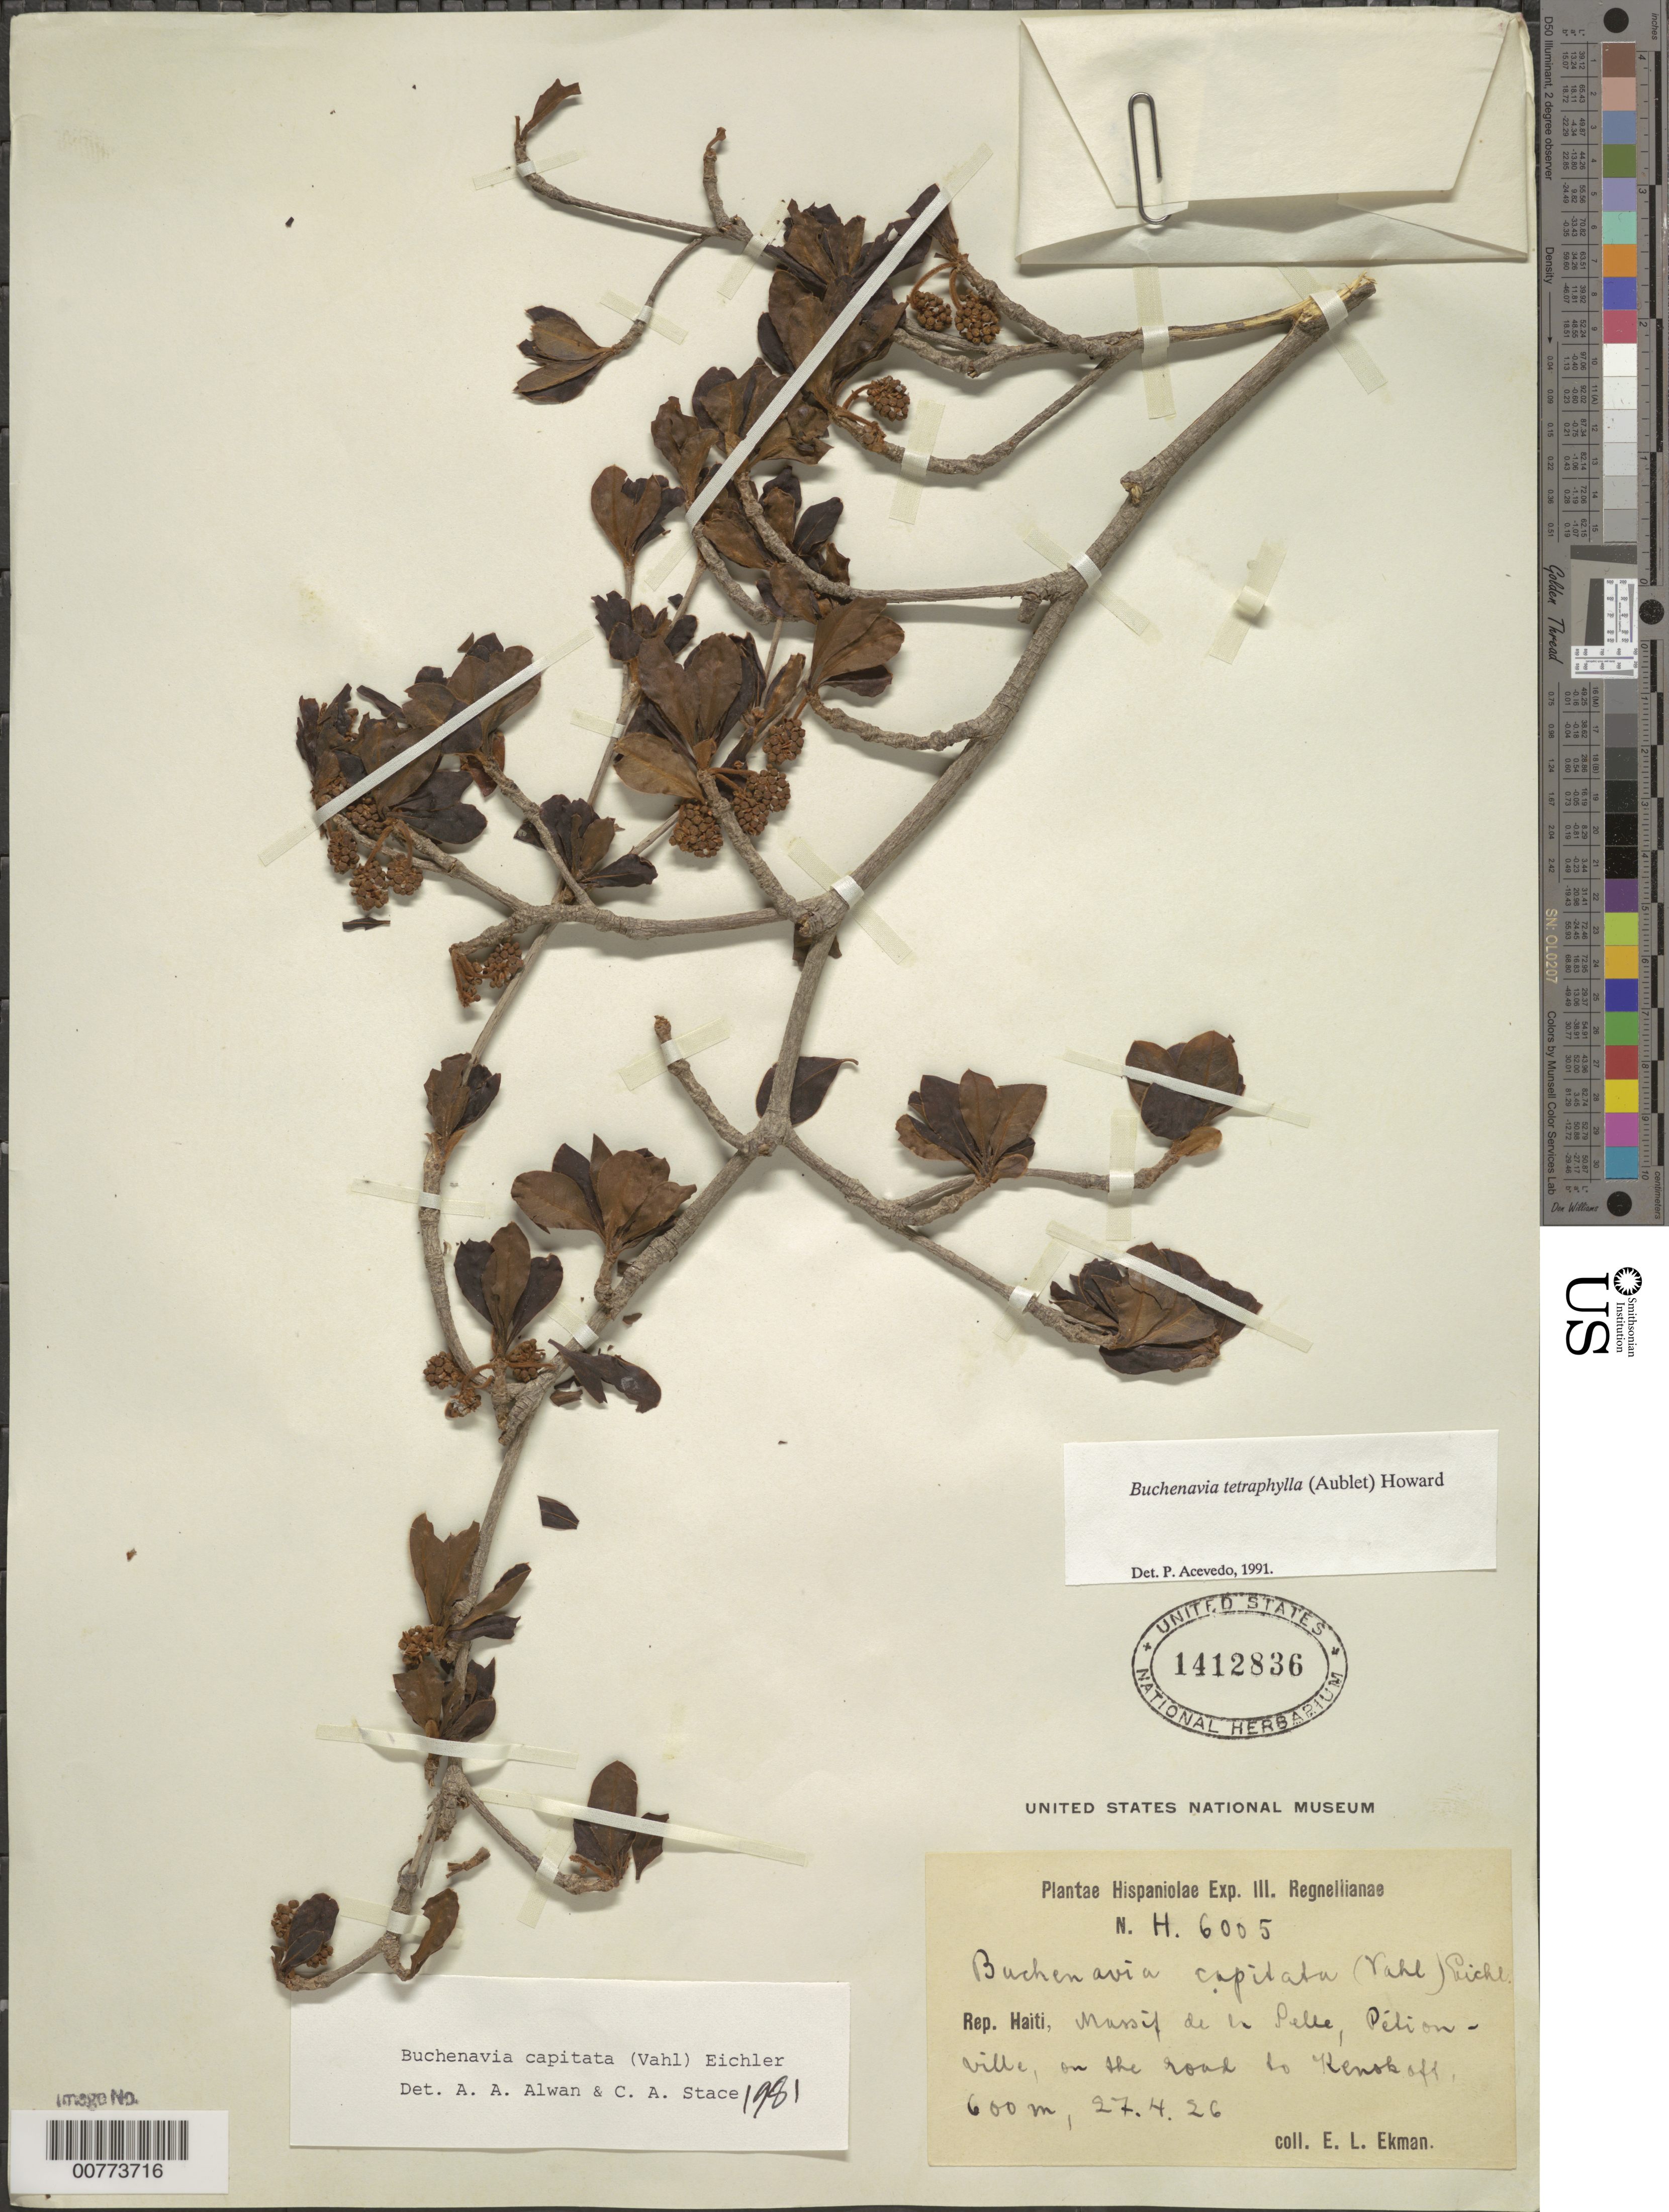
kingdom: Plantae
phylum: Tracheophyta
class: Magnoliopsida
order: Myrtales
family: Combretaceae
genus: Terminalia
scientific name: Terminalia tetraphylla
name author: (Aubl.) Gere & Boatwr.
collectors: E. L. Ekman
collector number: H 6005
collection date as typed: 27 Apr 1926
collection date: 1926-04-27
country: Haiti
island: Hispaniola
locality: Massif de la Selle, Pétionville, on the road to Kenoboff.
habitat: On road.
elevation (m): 600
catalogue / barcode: US 1412863